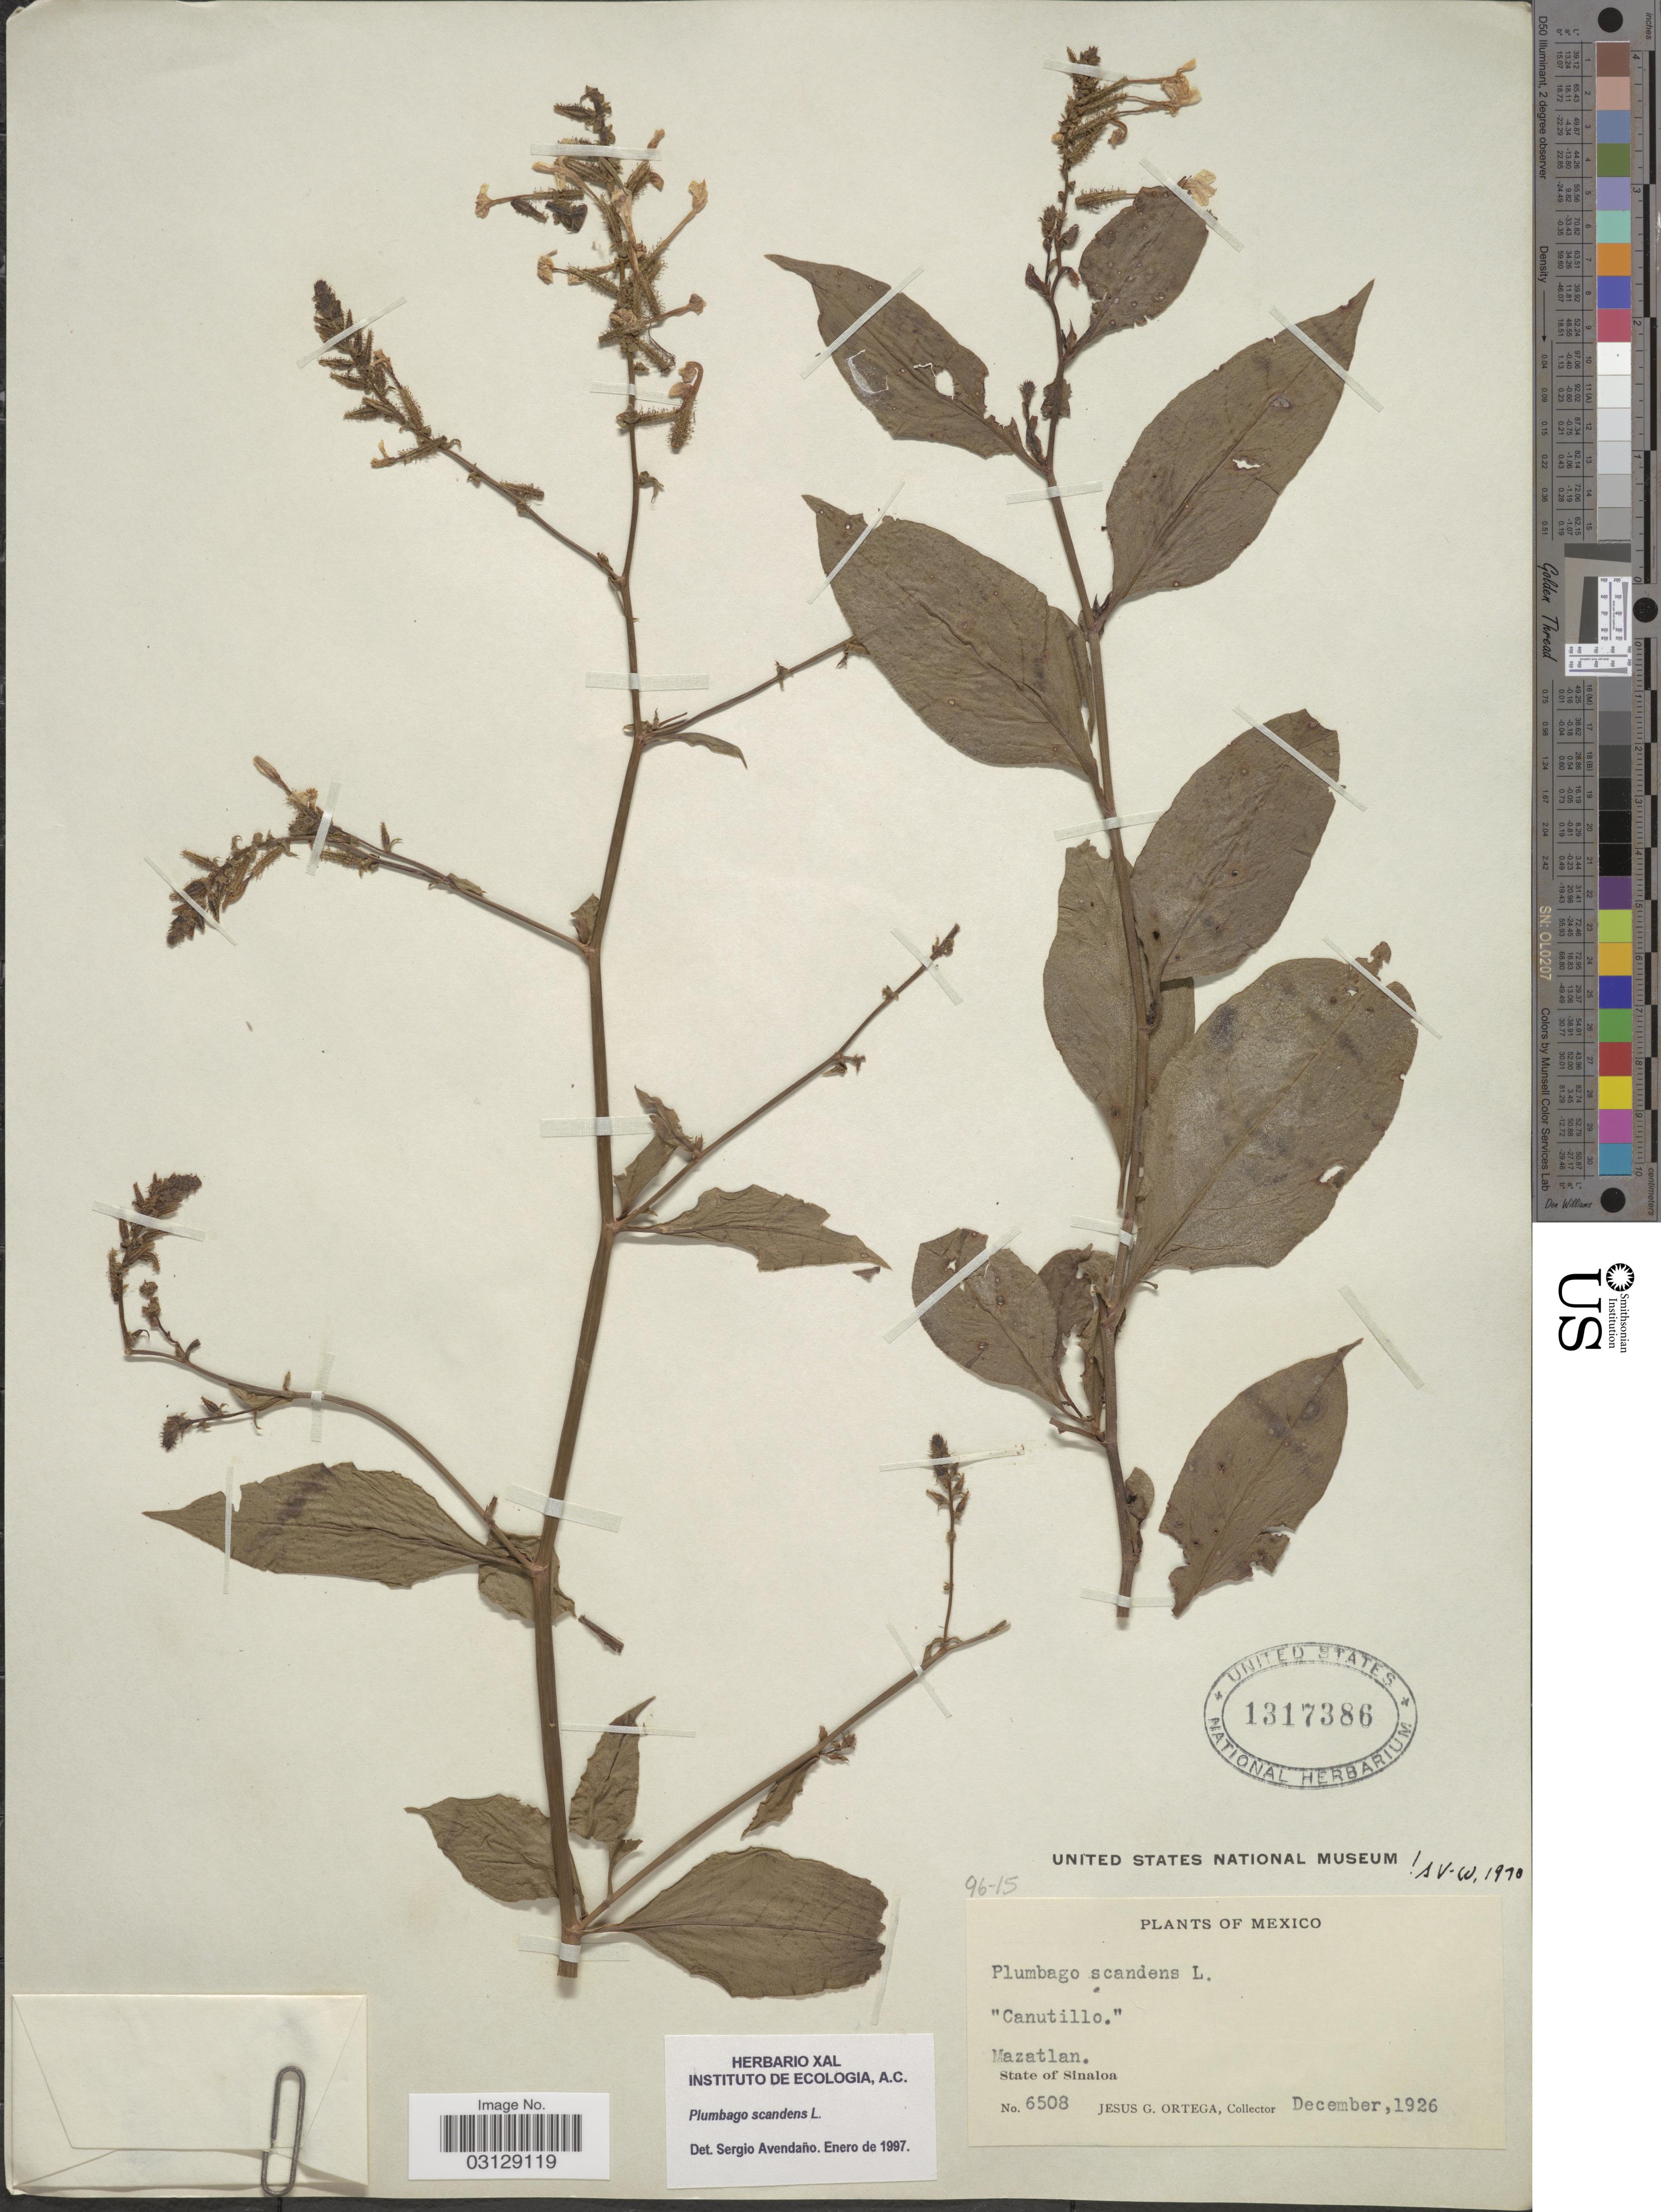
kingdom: Plantae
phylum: Tracheophyta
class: Magnoliopsida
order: Caryophyllales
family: Plumbaginaceae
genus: Plumbago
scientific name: Plumbago scandens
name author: L.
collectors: J. Ortega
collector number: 6508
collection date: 1926-12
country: Mexico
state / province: Sinaloa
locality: Mazatlan.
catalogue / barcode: US 1317386